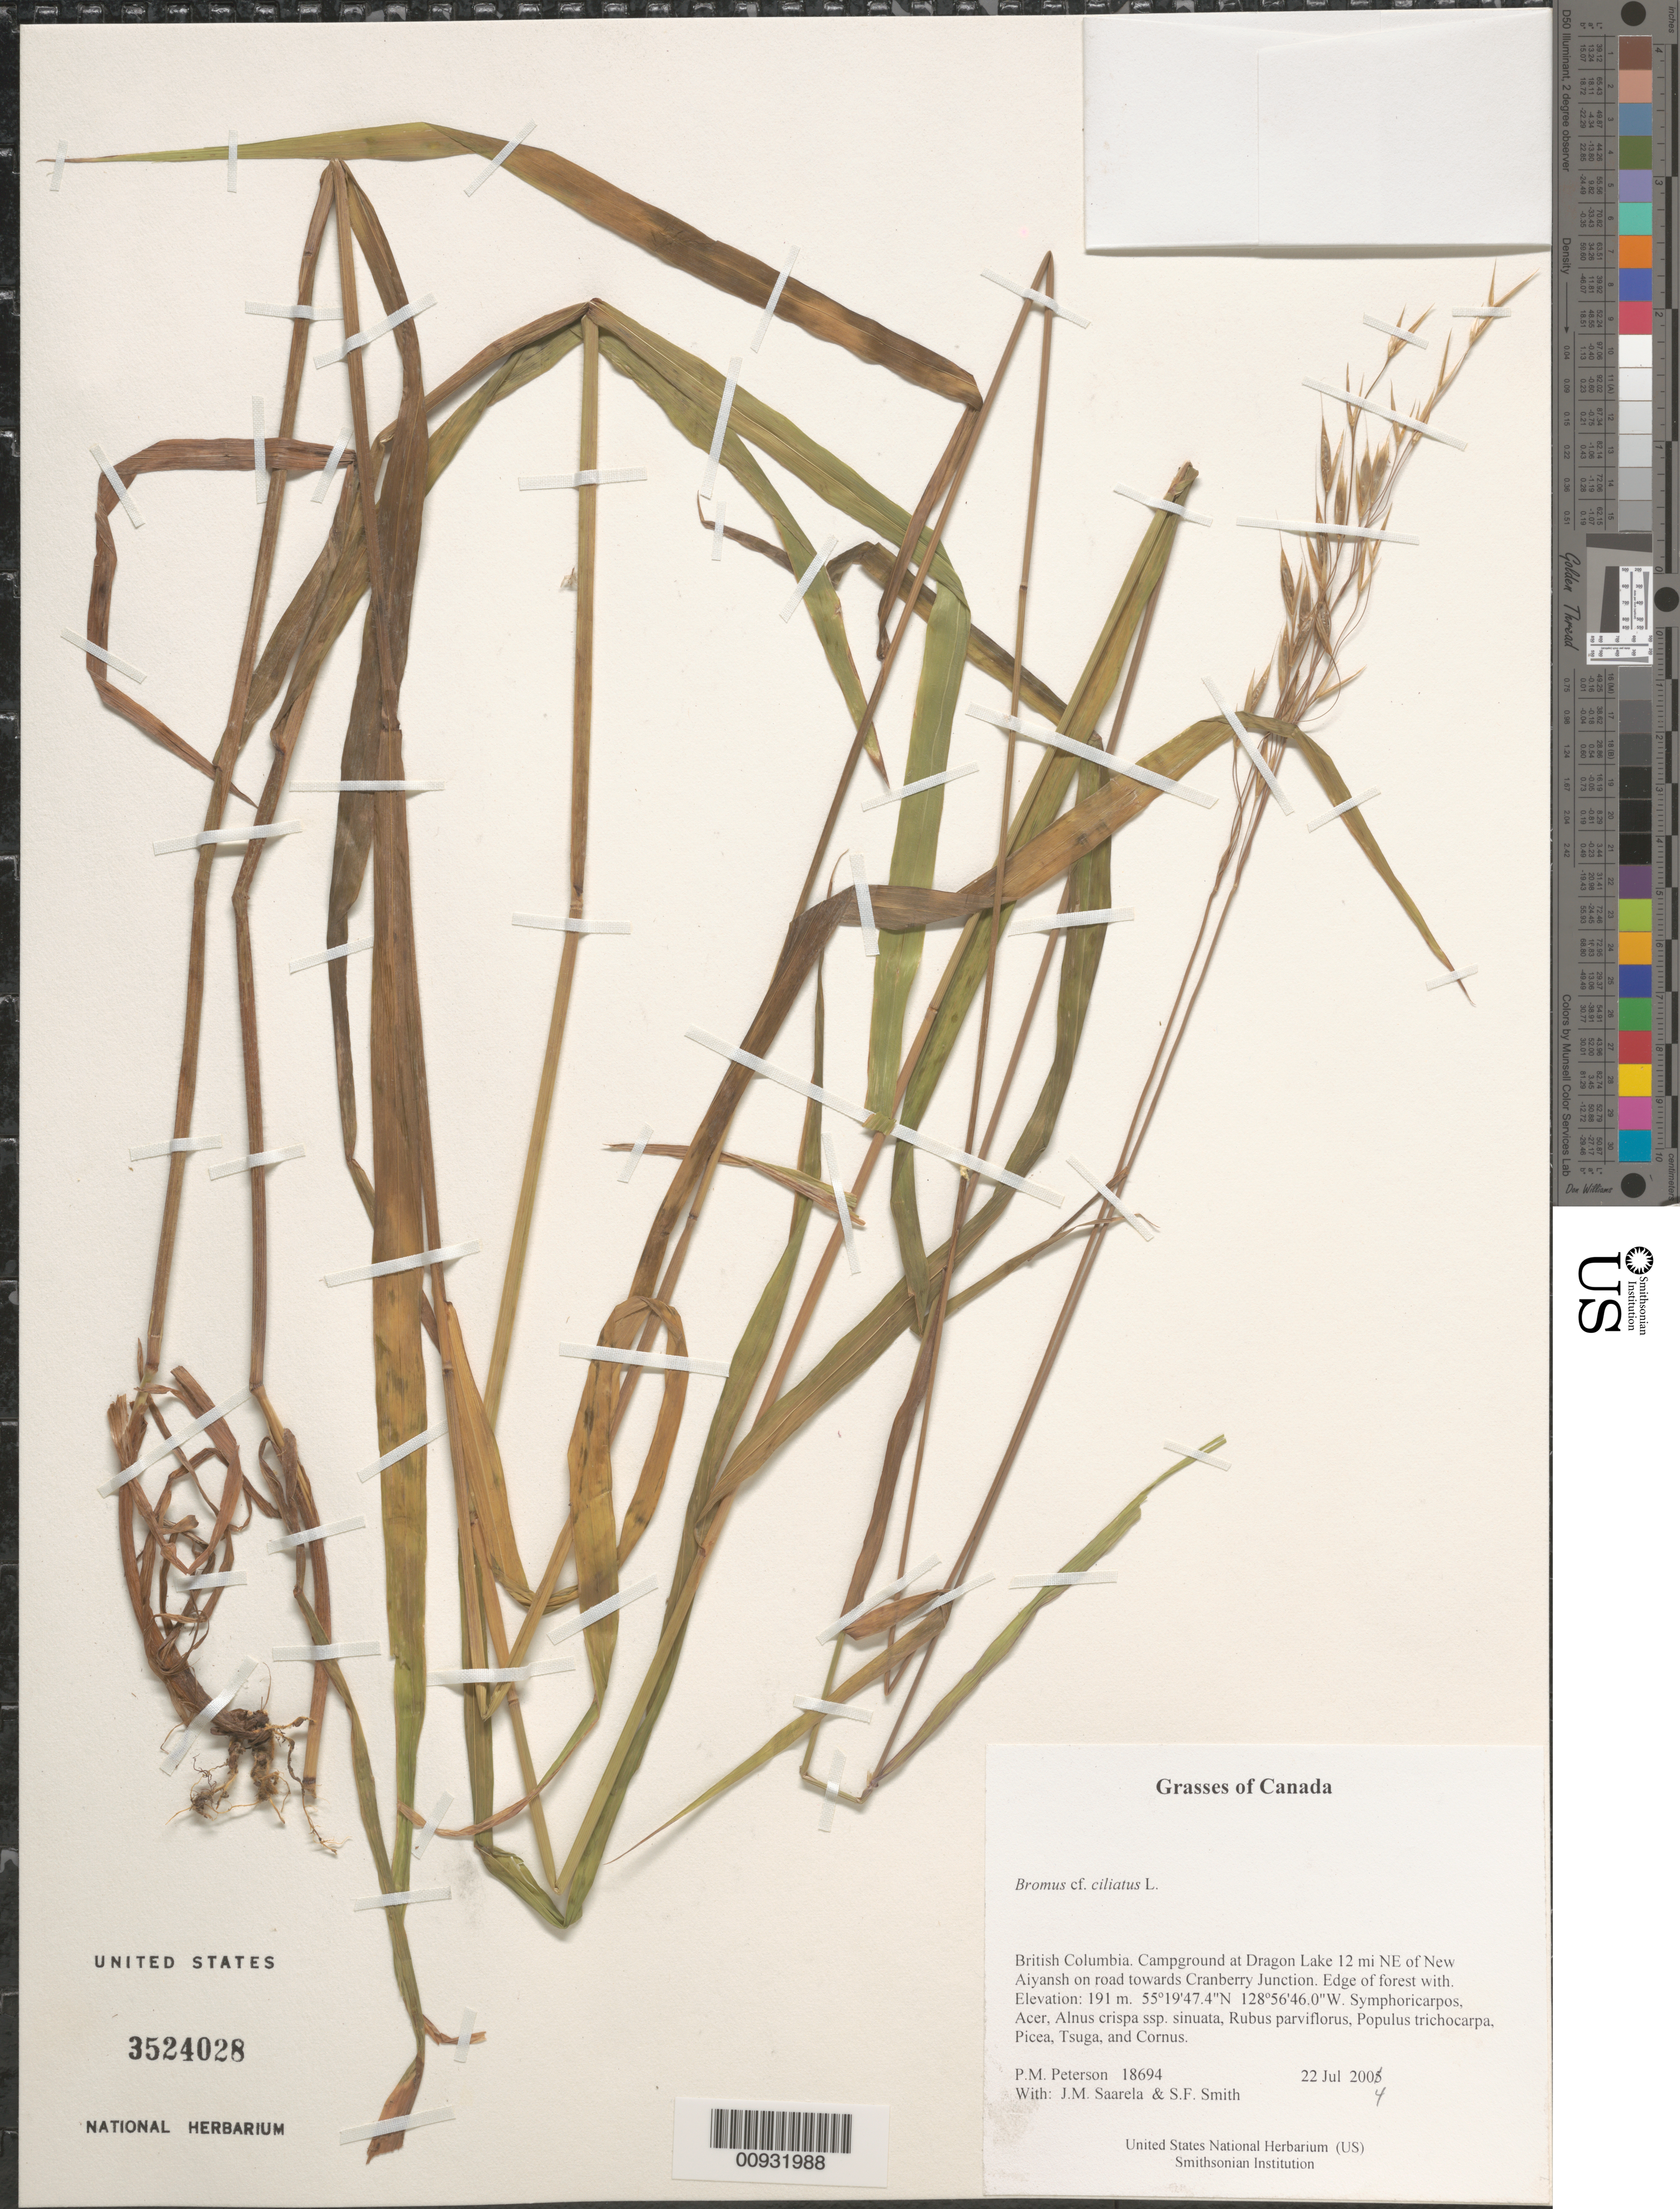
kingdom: Plantae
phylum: Tracheophyta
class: Liliopsida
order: Poales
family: Poaceae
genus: Bromus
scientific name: Bromus ciliatus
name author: L.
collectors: P. M. Peterson, J. Saarela & S.F. Smith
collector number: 18694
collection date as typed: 22 Jul 2004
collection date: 2004-07-22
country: Canada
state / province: British Columbia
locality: Campground at Dragon Lake 12 mi NE of New Aiyansh on road towards Cranberry Junction. Edge of forest with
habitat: Symphoricarpos, Acer, Alnus crispa ssp. sinuata, Rubus parviflorus, Populus trichocarpa, Picea, Tsuga, and Cornus.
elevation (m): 191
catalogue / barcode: US 3524028